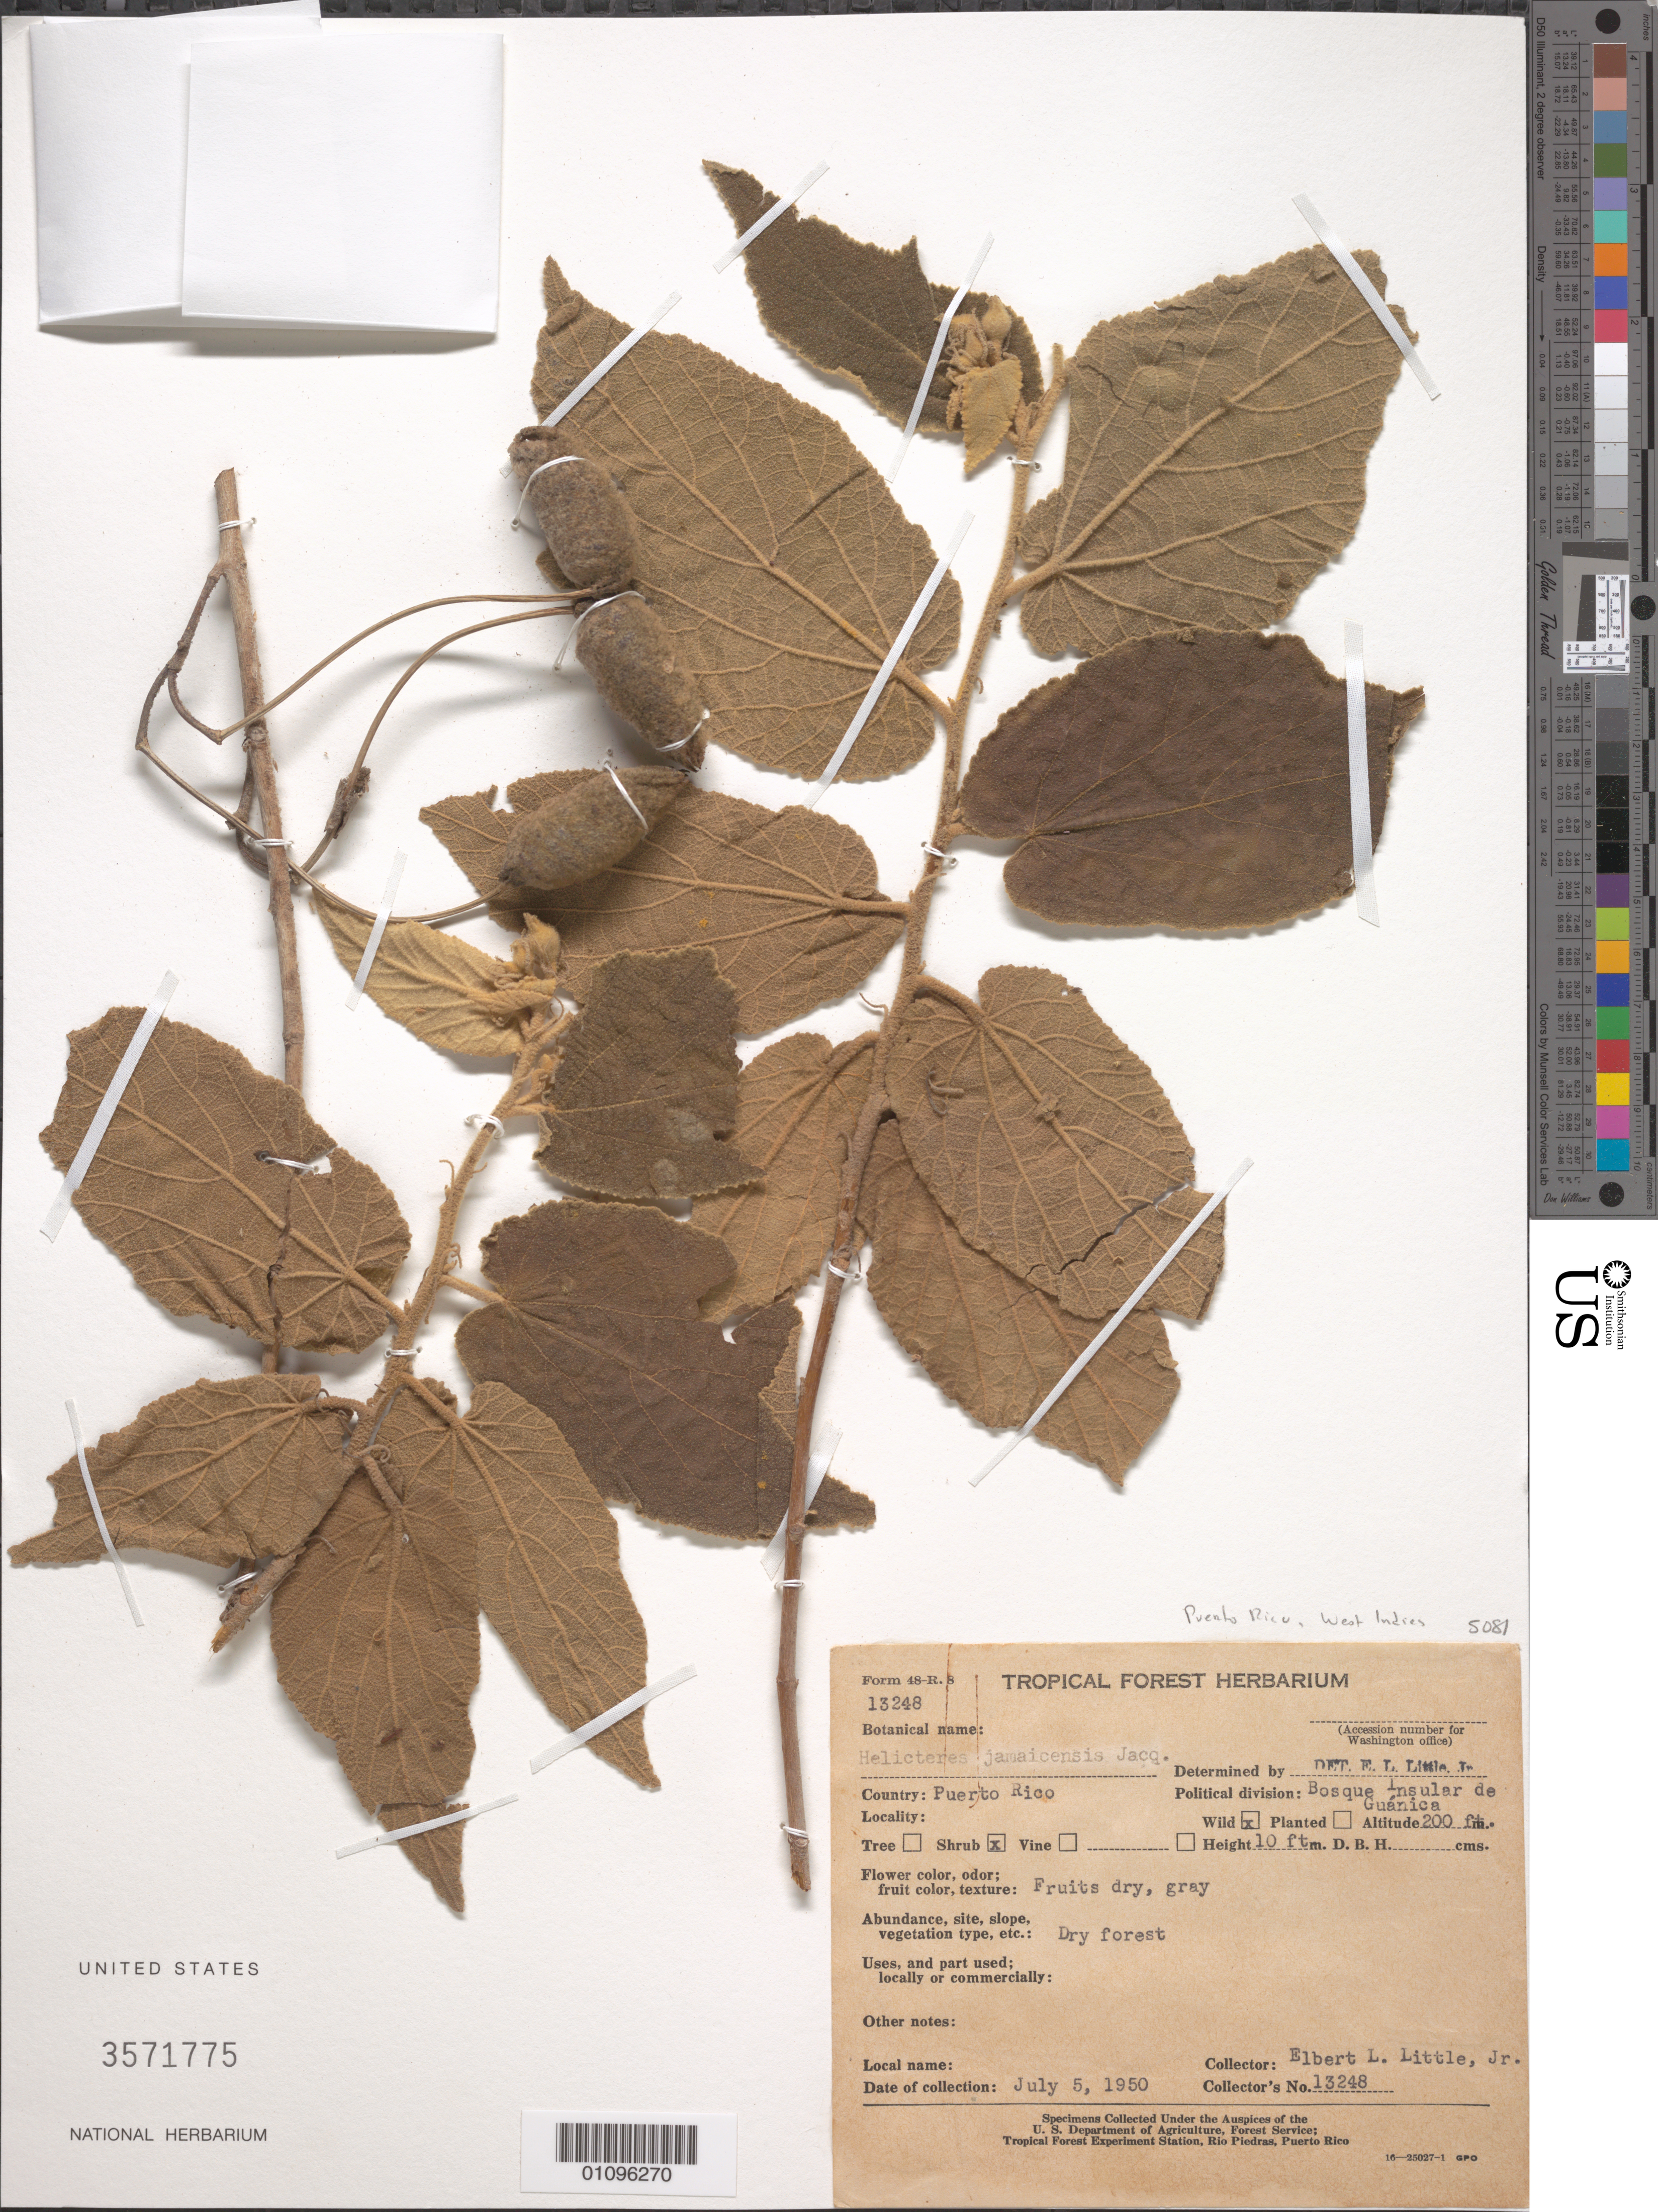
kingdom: Plantae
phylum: Tracheophyta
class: Magnoliopsida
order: Malvales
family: Malvaceae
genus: Helicteres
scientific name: Helicteres jamaicensis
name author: Jacq.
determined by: Little, Elbert L., Jr., (FSSR), United States Department of Agriculture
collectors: E. L. Little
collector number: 13248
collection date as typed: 05 Jul 1950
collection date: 1950-07-05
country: Puerto Rico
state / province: Guánica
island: Puerto Rico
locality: Bosque Insular de Guánica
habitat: Dry forest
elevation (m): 61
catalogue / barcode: US 3571775